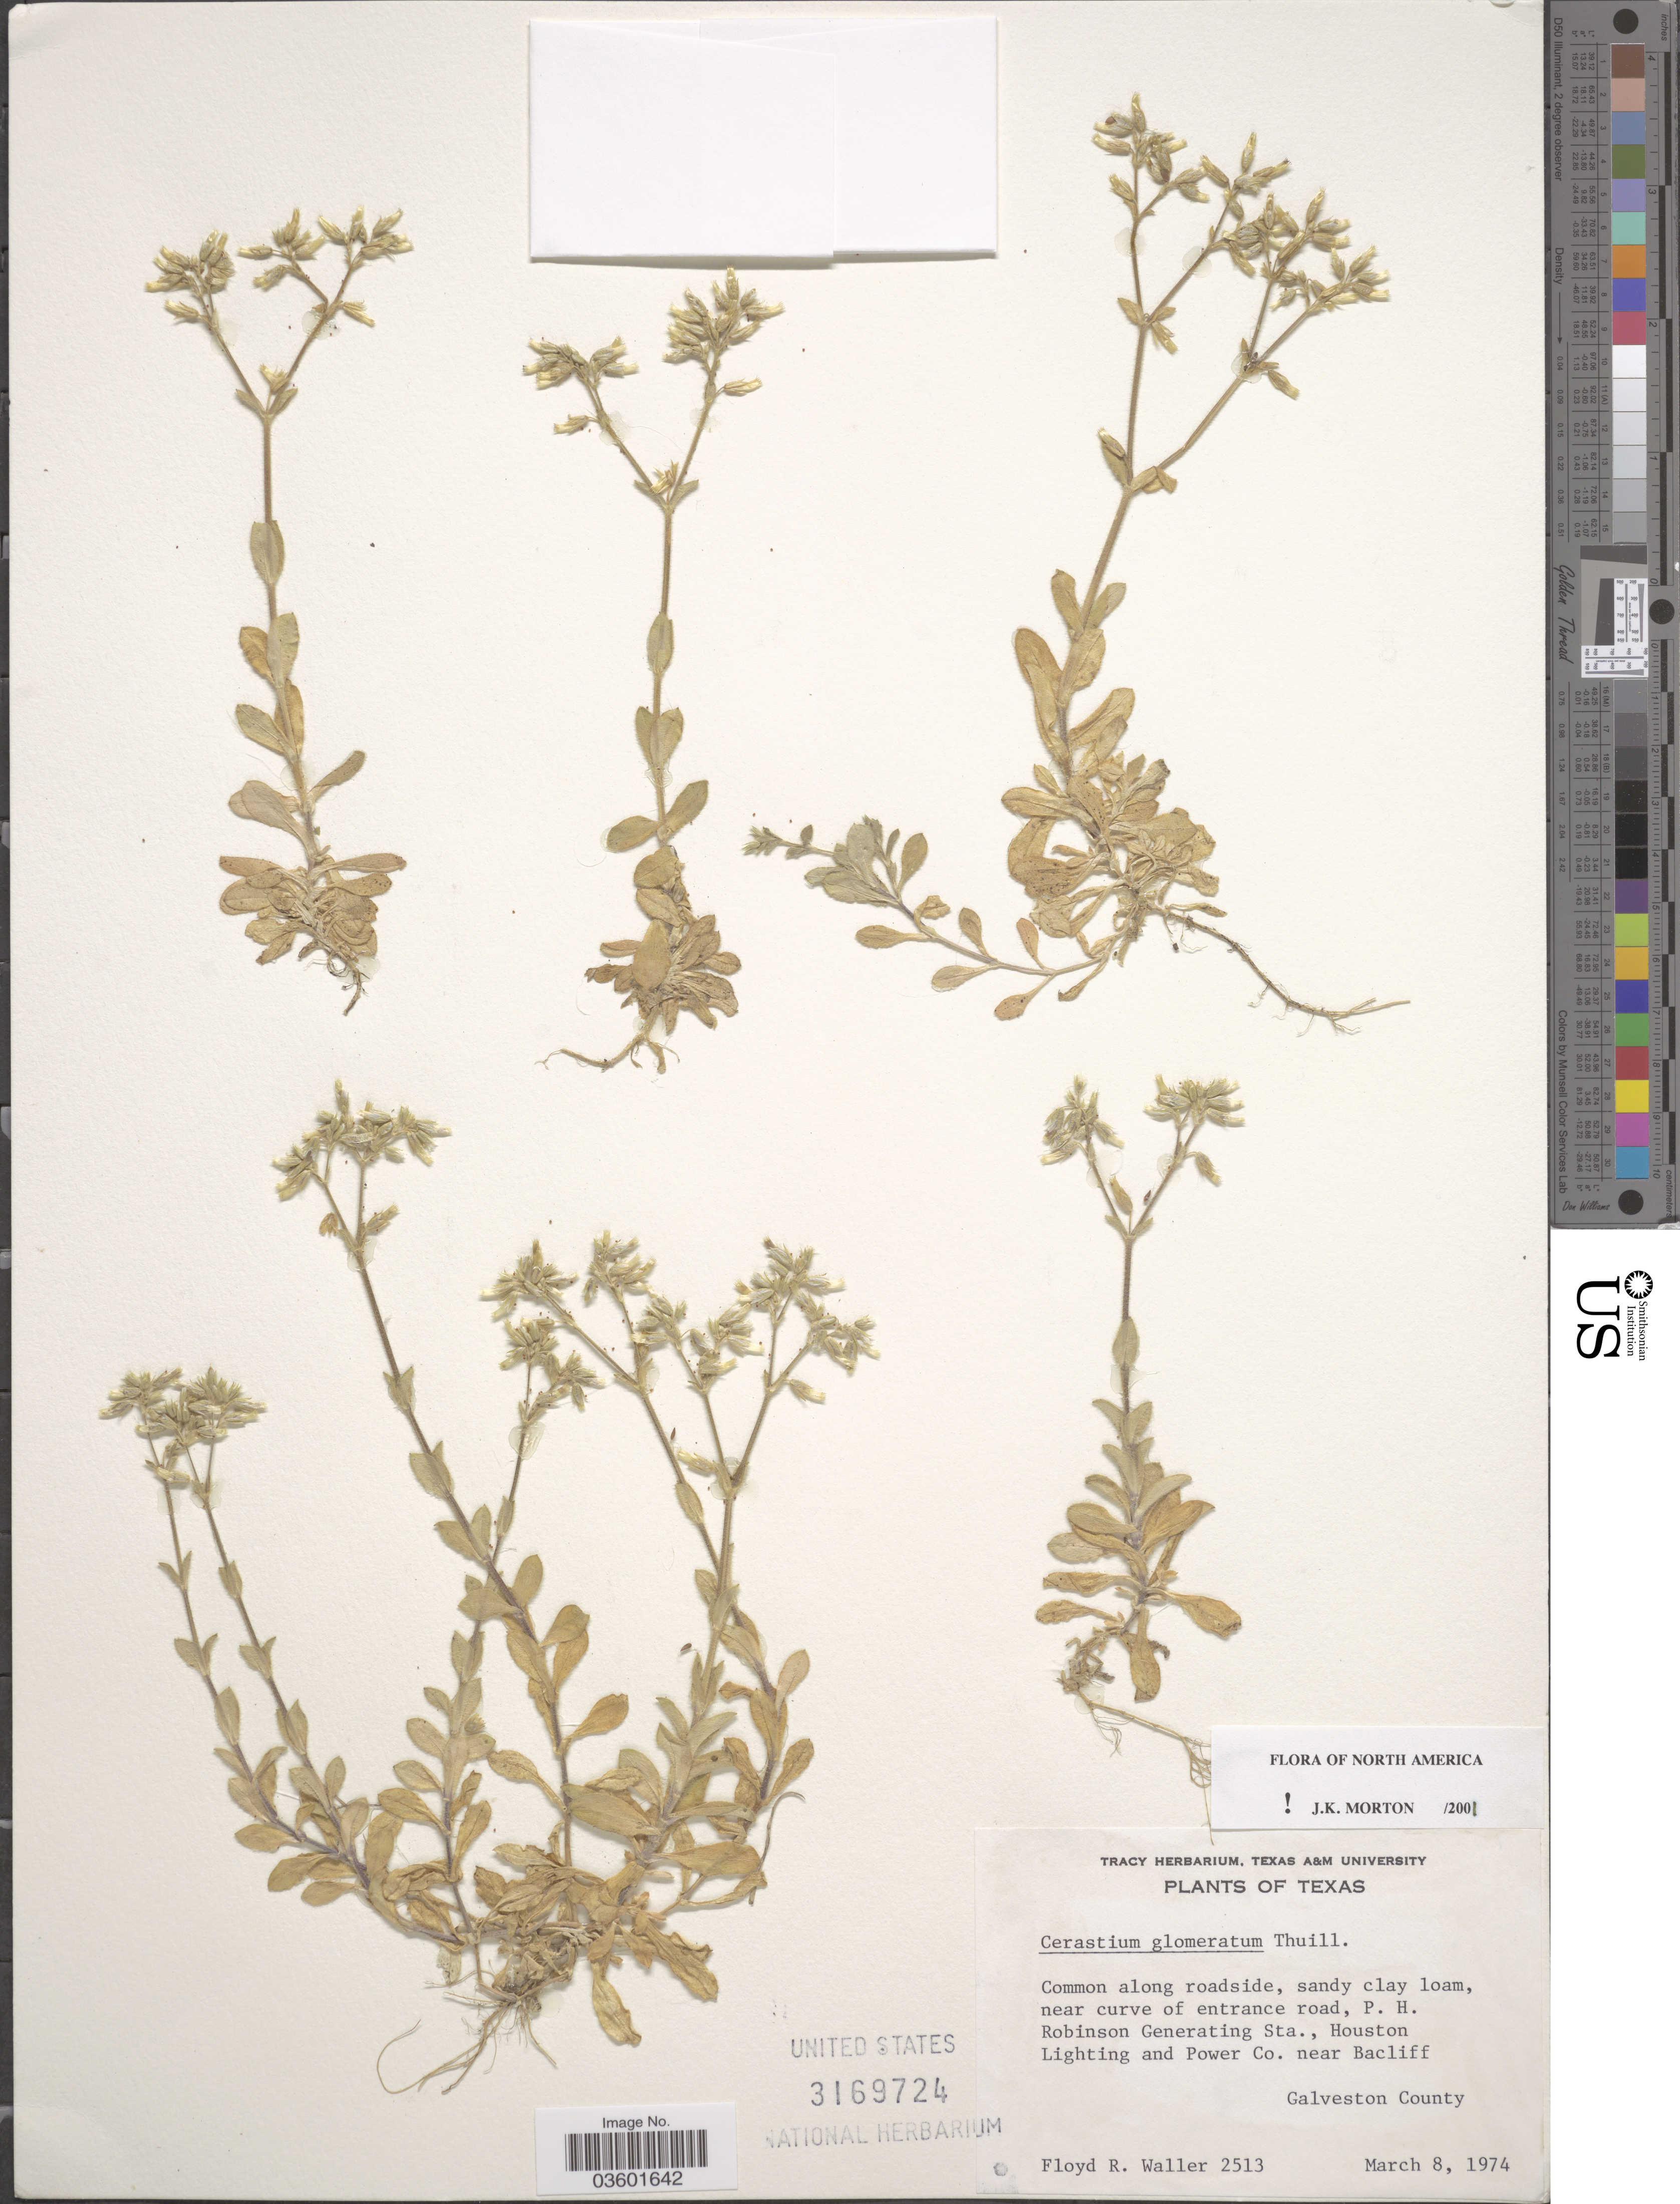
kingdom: Plantae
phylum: Tracheophyta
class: Magnoliopsida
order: Caryophyllales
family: Caryophyllaceae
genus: Cerastium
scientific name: Cerastium glomeratum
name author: Thuill.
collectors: F. R. Waller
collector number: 2513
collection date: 1974-03-08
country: United States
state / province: Texas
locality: Near curve of entrance road, P.H. Robinson Generating Sta., Houston Lighting and Power Co., near Bacliff Galveston County.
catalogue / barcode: US 3169724